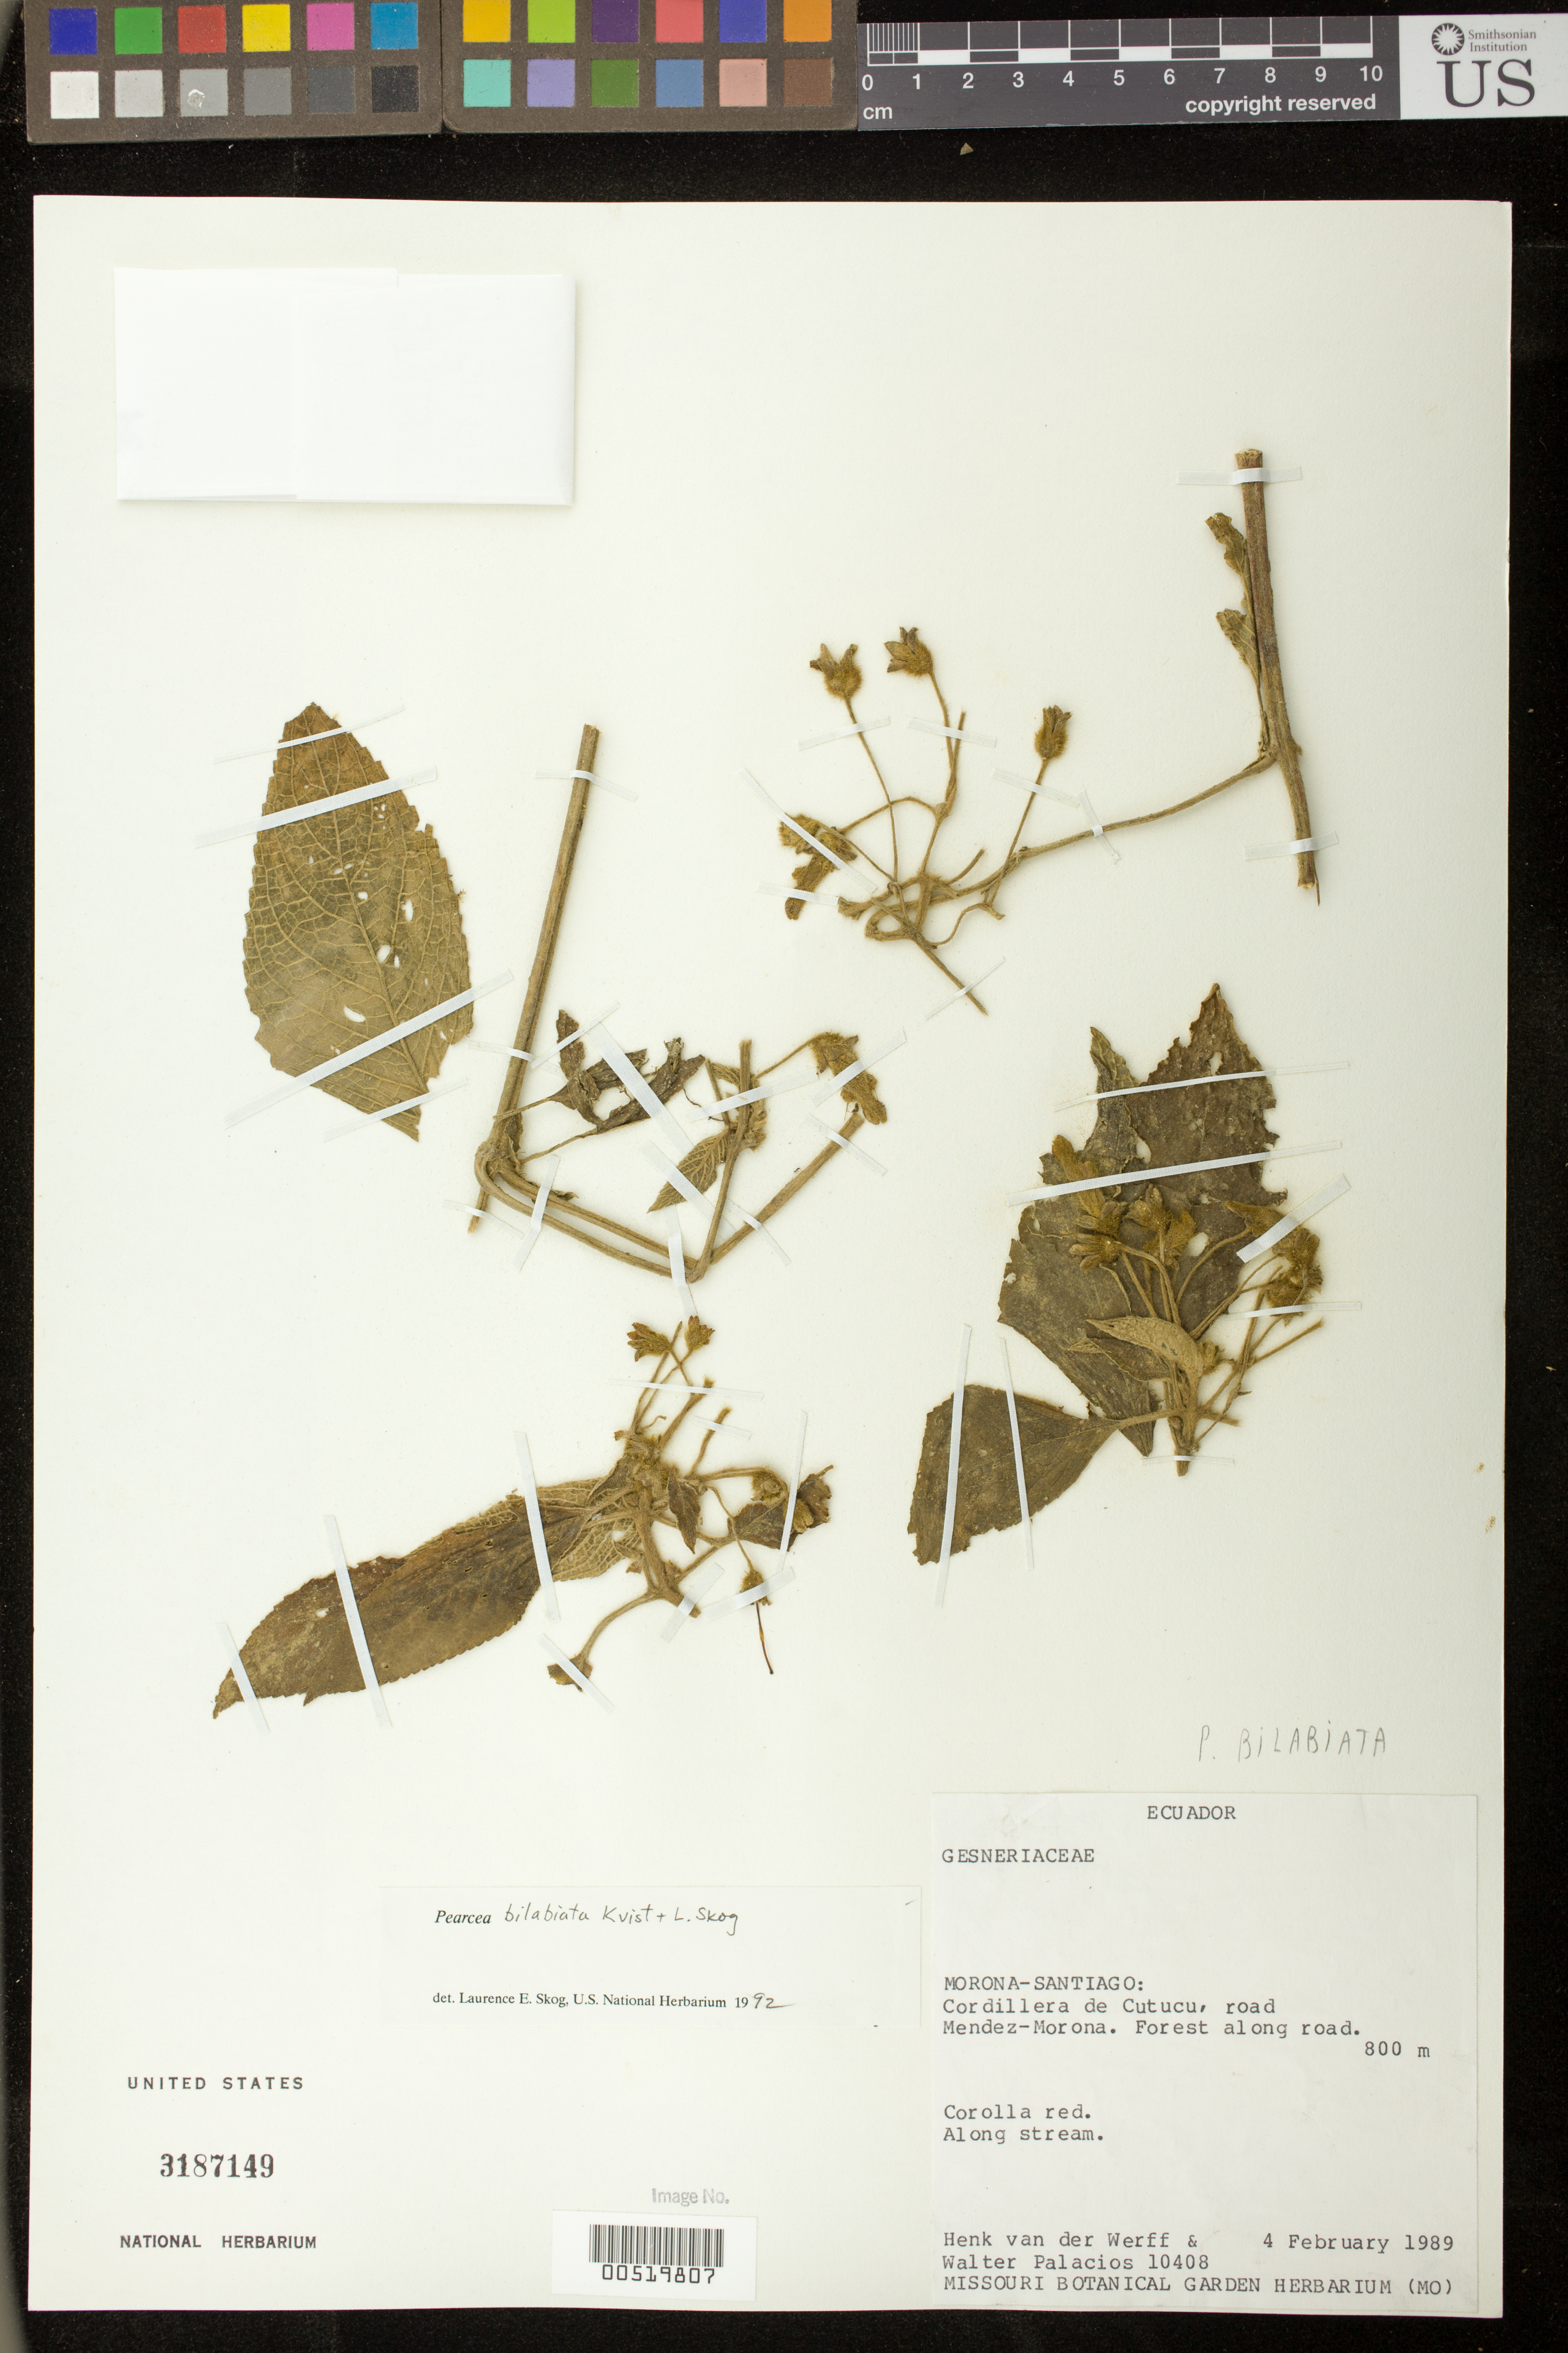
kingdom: Plantae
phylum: Tracheophyta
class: Magnoliopsida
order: Lamiales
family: Gesneriaceae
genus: Pearcea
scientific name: Pearcea bilabiata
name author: L.P. Kvist & L.E. Skog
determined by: Skog, Laurence E.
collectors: H. van der Werff & W. Palacios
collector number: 10408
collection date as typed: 04 Feb 1989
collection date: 1989-02-04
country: Ecuador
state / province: Morona-Santiago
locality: Cordillera de Cutucu, road Mendez - Morona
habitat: Forest along road; along stream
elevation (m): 800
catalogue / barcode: US 3187149